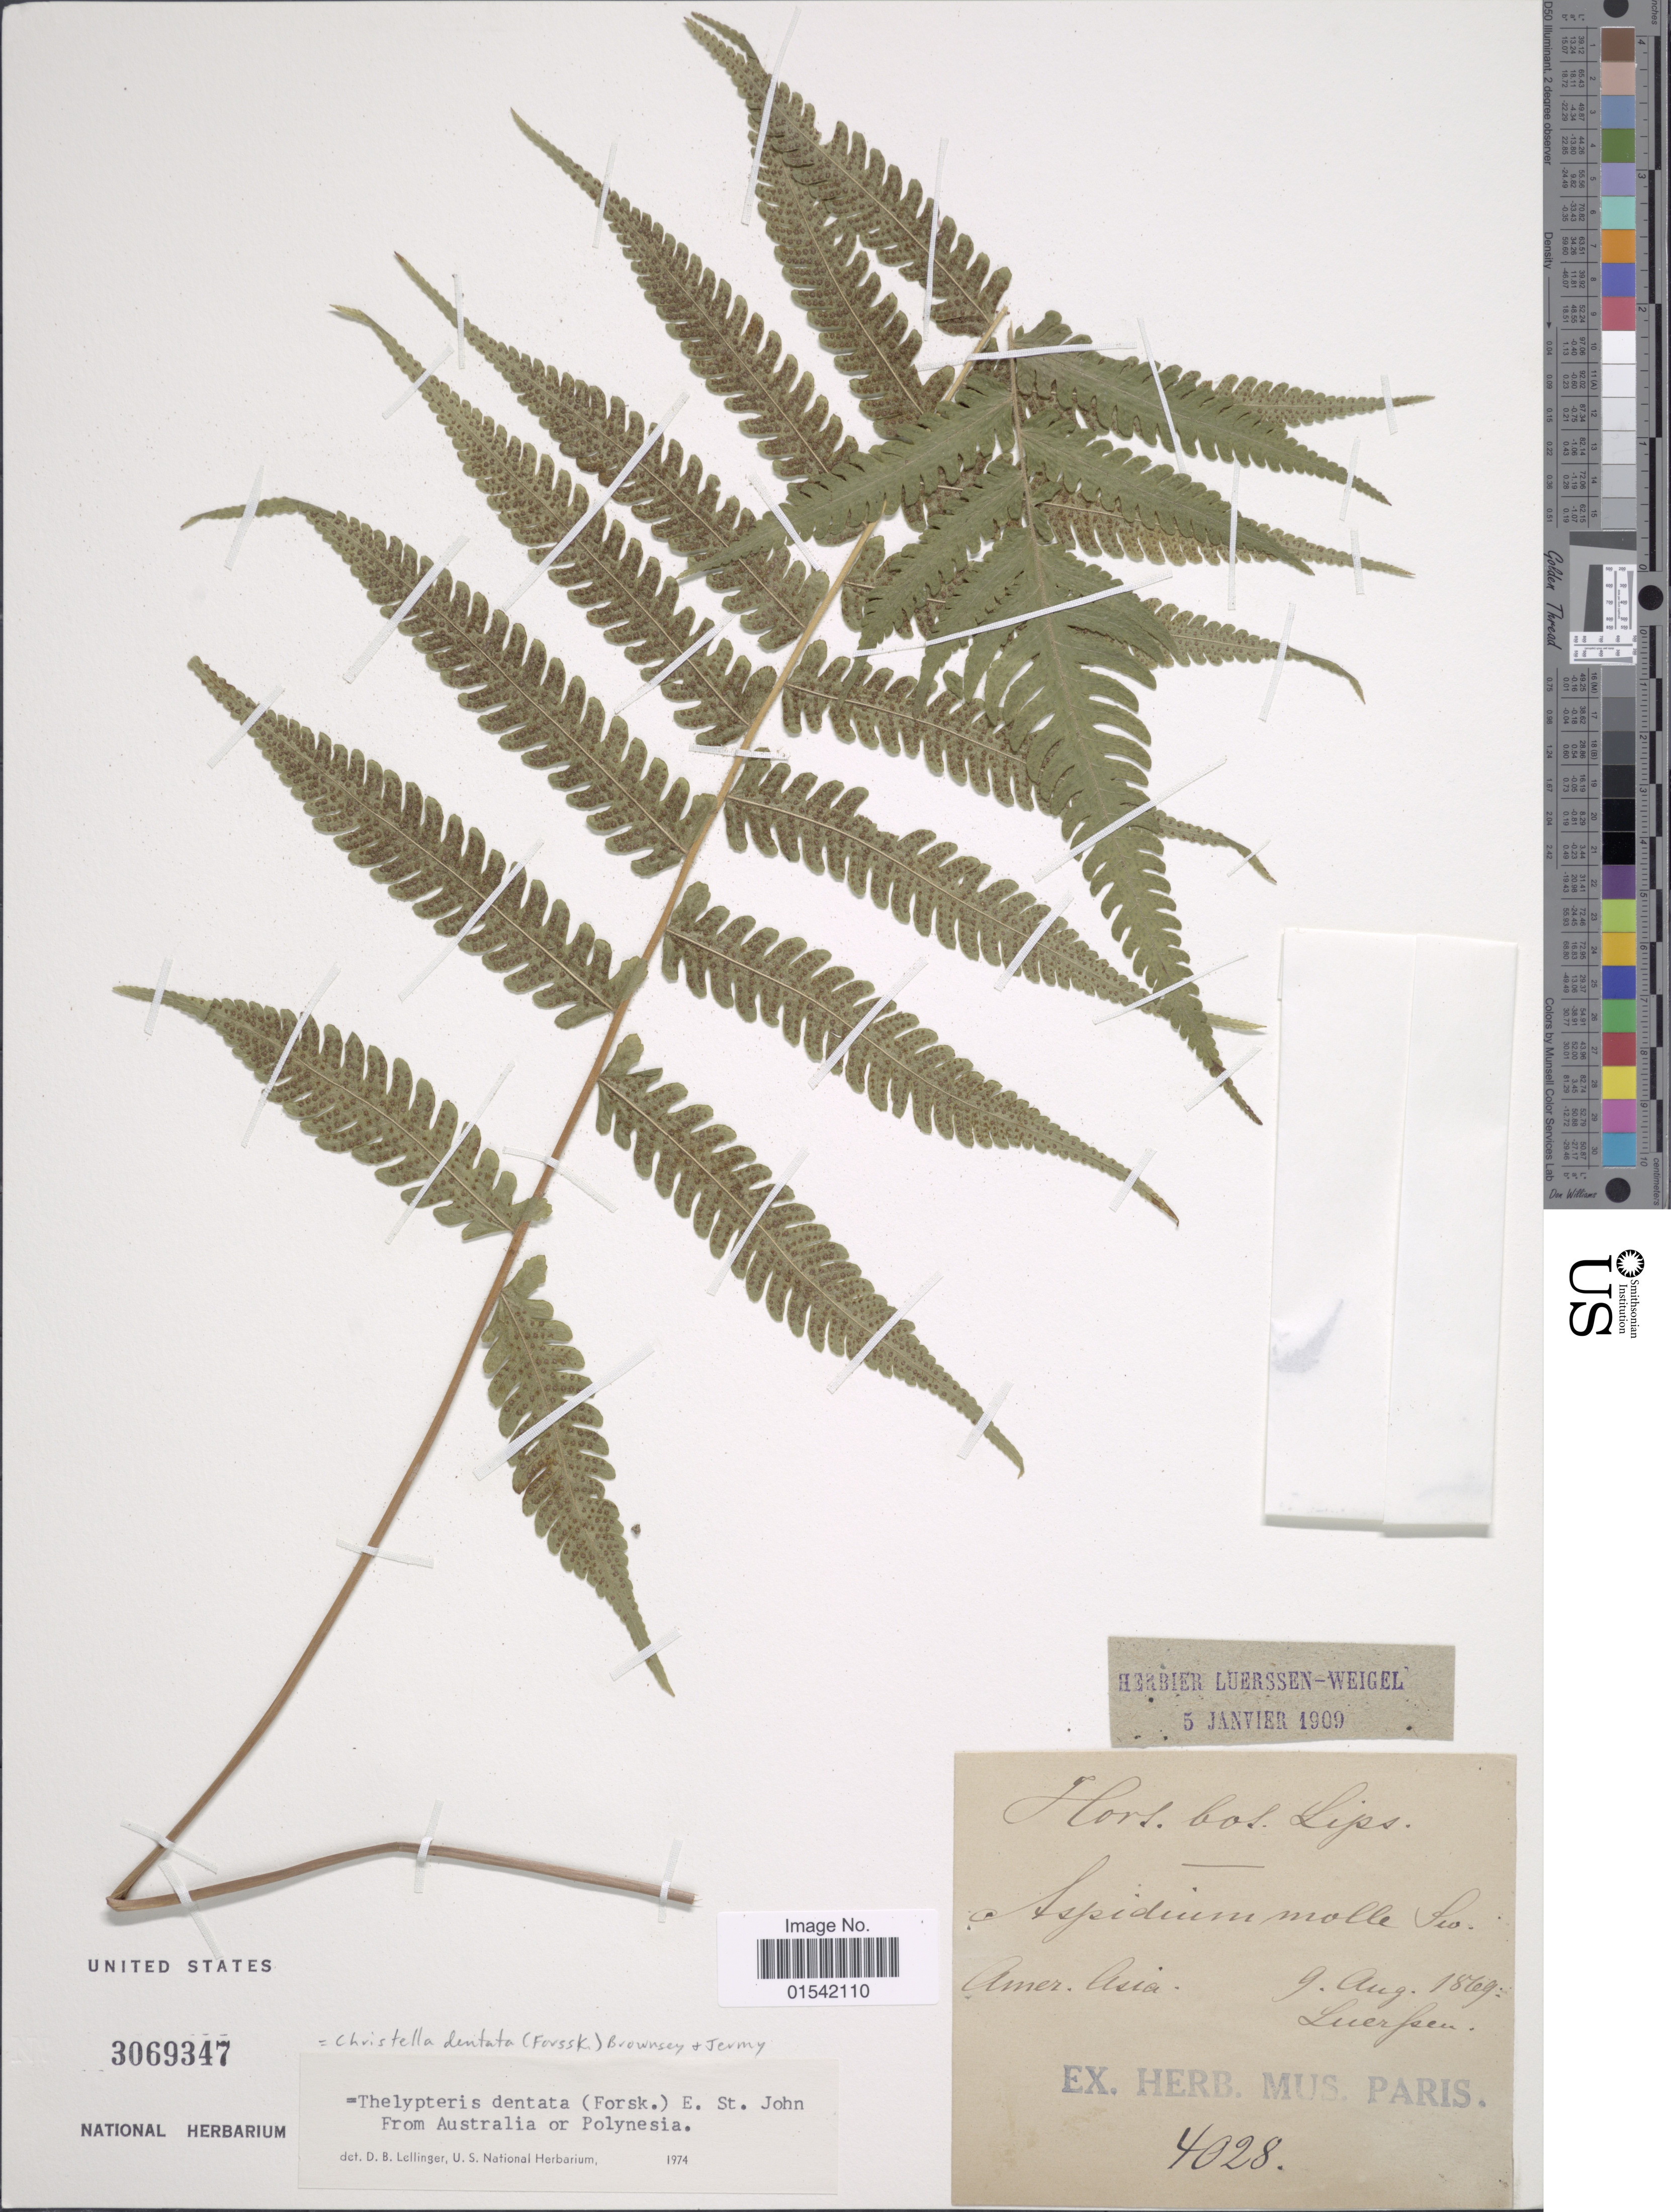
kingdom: Plantae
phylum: Tracheophyta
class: Polypodiopsida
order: Polypodiales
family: Thelypteridaceae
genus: Cyclosorus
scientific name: Cyclosorus dentatus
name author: (Forssk.) Ching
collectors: C. Luerssen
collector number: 4028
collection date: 1869-08-09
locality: Amer. Asia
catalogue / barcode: US 3069347